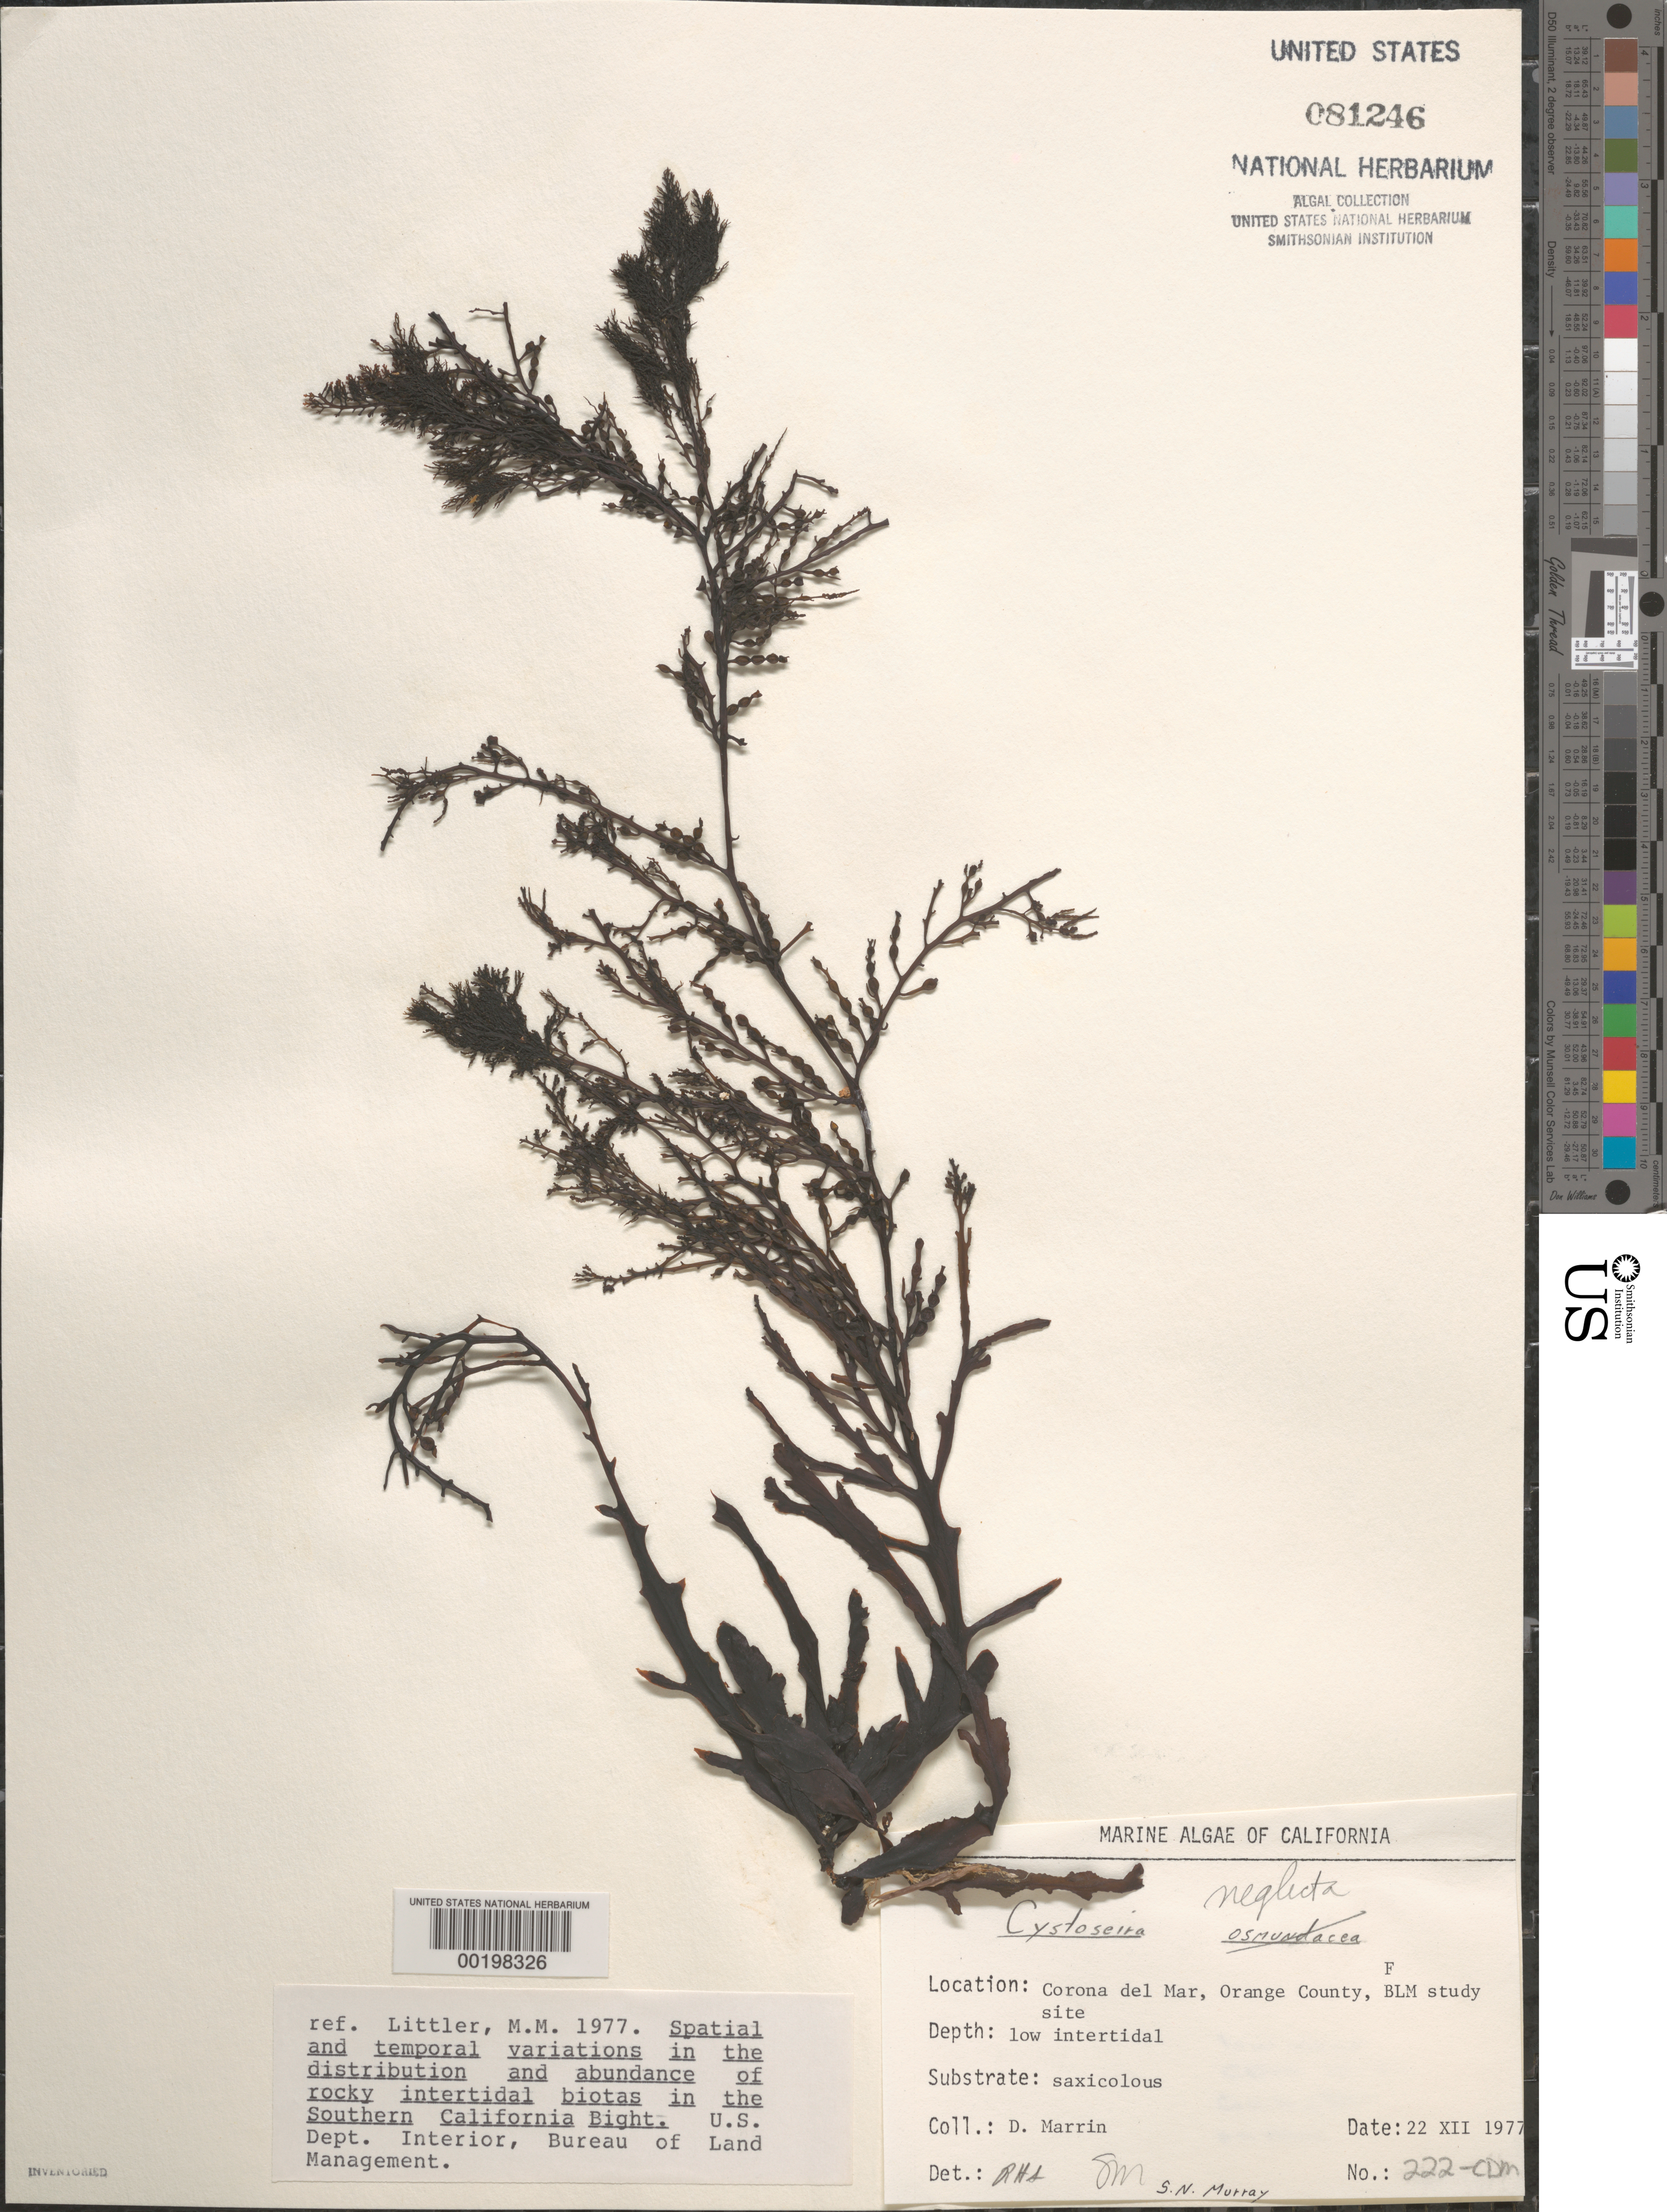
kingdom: Chromista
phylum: Ochrophyta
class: Phaeophyceae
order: Fucales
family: Sargassaceae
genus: Cystoseira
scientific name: Cystoseira neglecta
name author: Setch. & N.L. Gardner in N.L. Gardner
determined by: Sims, Robert H.; Murray, S. N.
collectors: D. Marrin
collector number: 222-CDM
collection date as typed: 22 Dec 1977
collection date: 1977-12-22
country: United States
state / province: California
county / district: Orange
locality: Corona del Mar, mouth of Morning Canyon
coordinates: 33 35'14"N, 117 51'54"W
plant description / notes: BLM-SOCALBIGHT Rocky Intertidal Survey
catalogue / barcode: US 81246